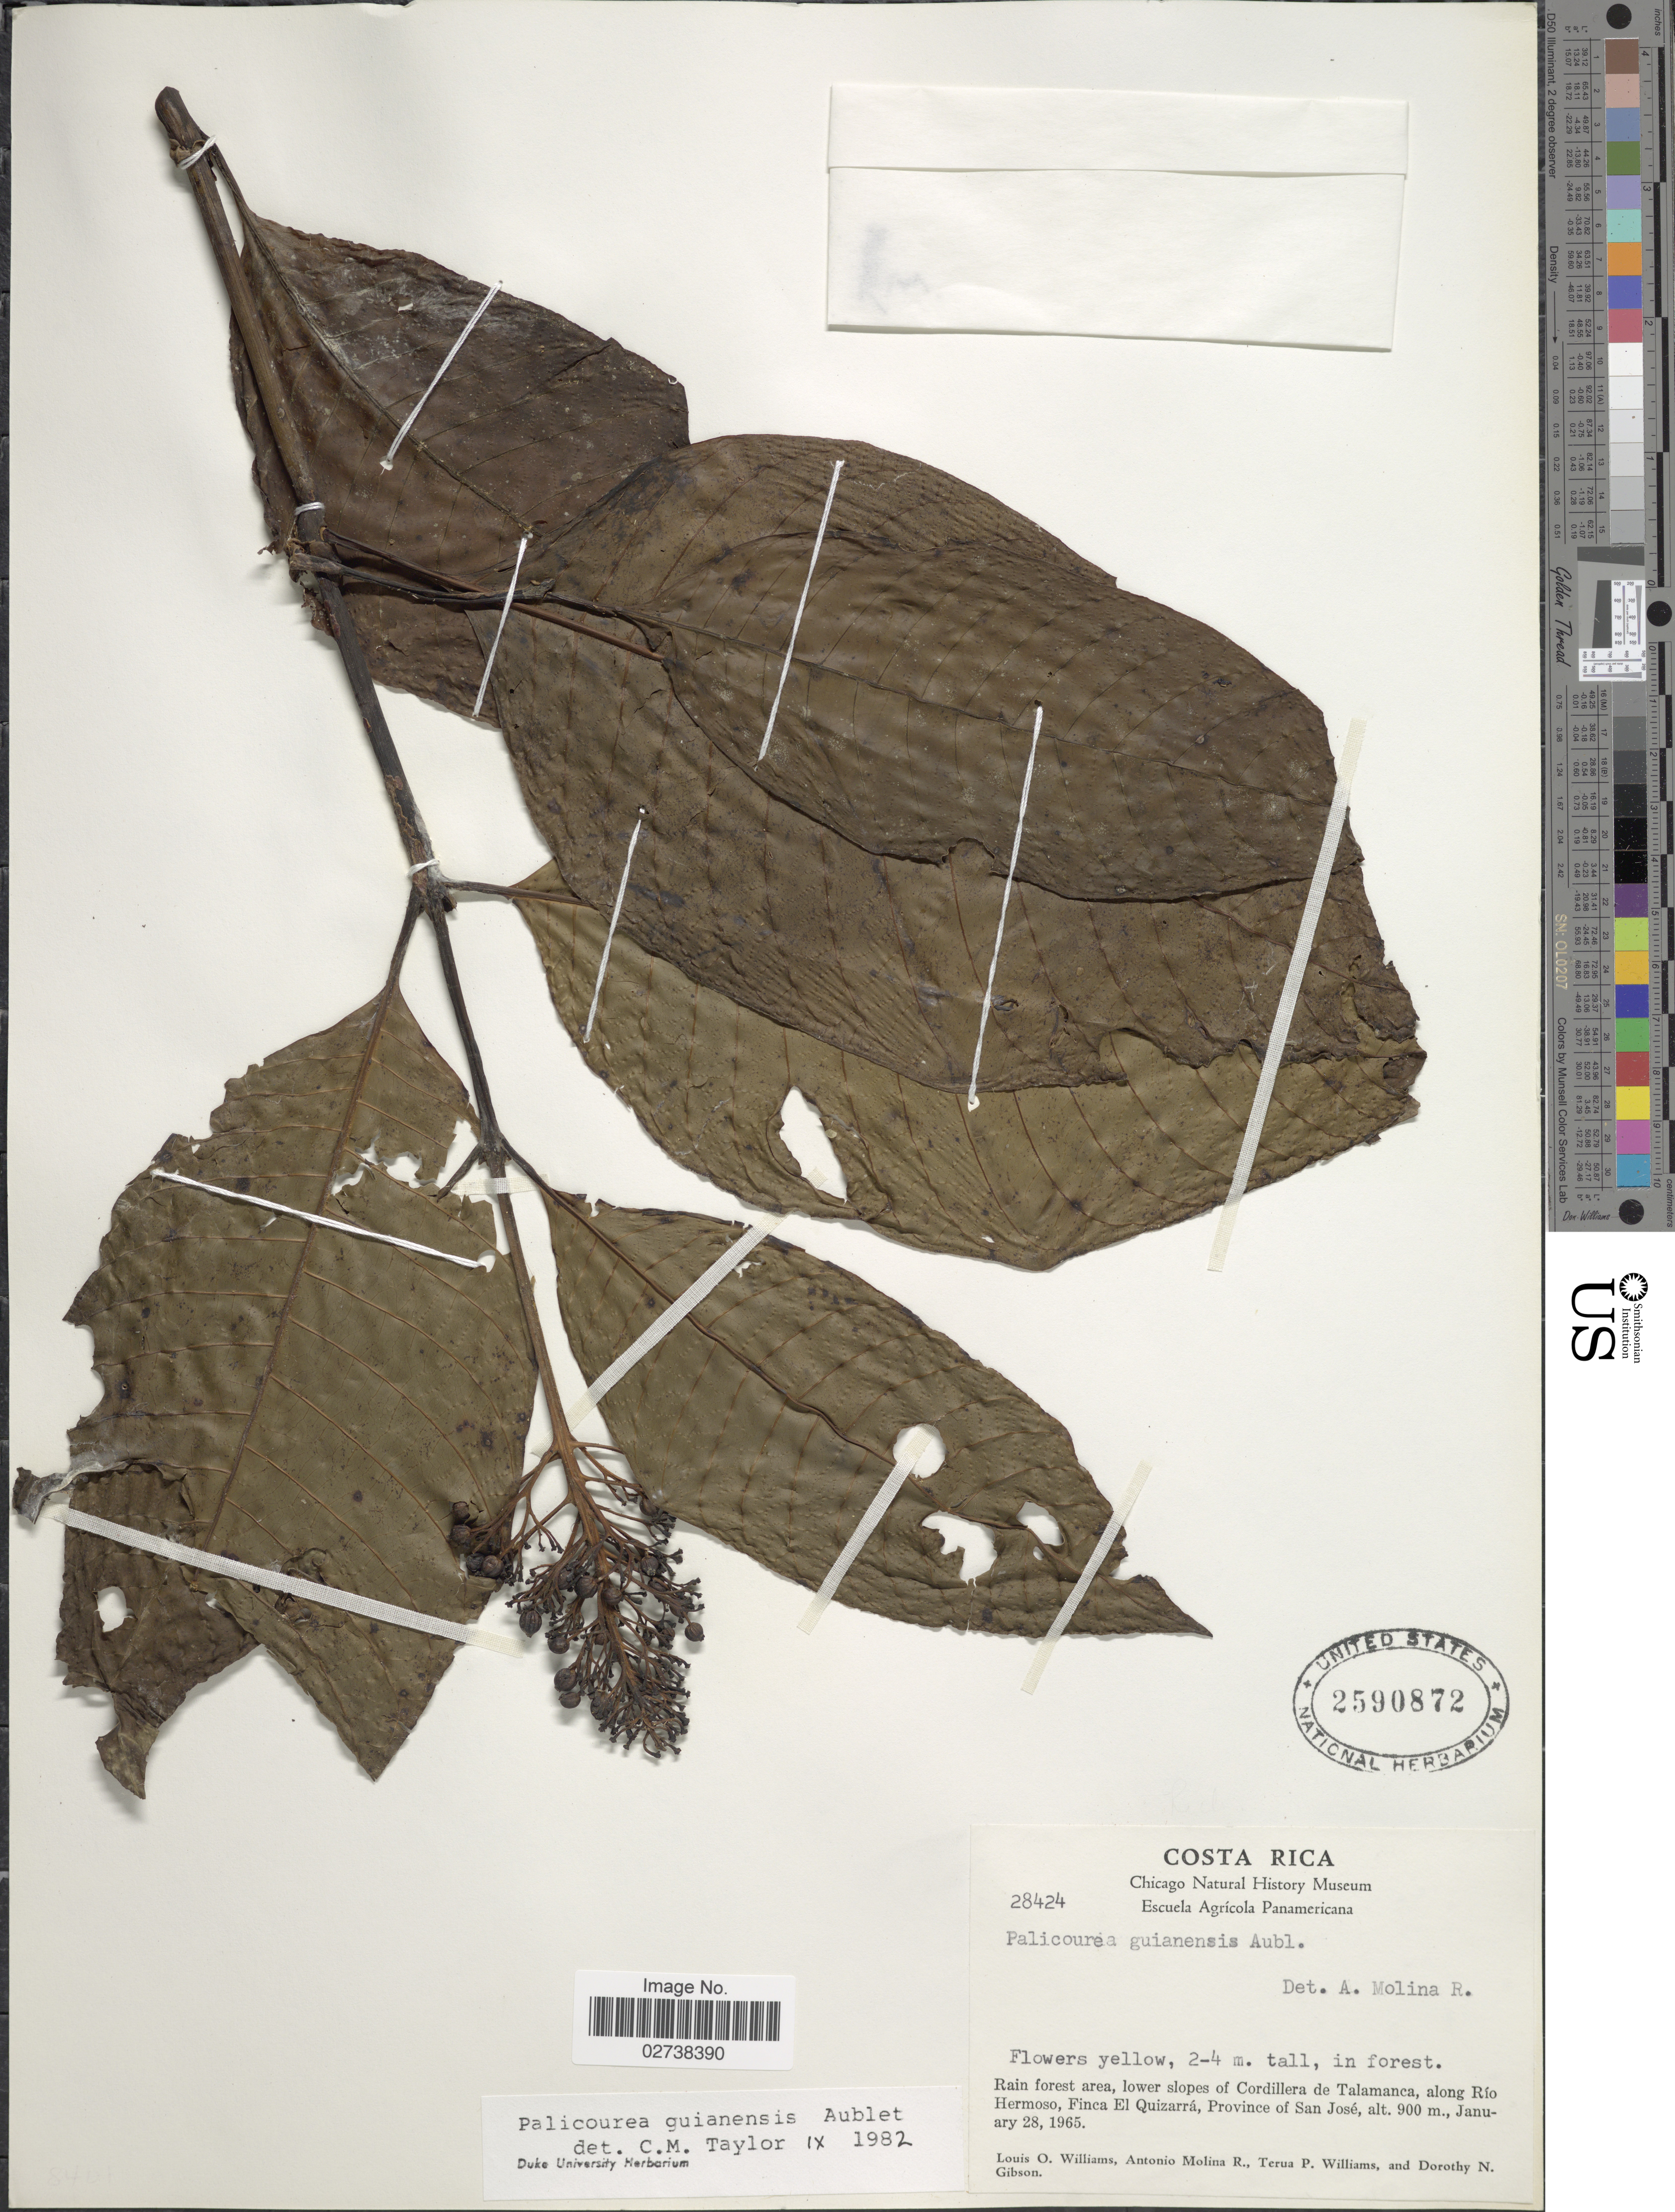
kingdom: Plantae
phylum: Tracheophyta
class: Magnoliopsida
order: Gentianales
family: Rubiaceae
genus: Palicourea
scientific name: Palicourea guianensis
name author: Aubl.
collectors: L. O. Williams, A. Molina R., T. Williams & D. N. Gibson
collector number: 28424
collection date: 1965-01-28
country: Costa Rica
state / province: San José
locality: Rain forest area, lower slopes of Cordillera de Talamanca, along Rio Hermoso, Finca El Quizarra, Province of San Jose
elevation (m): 900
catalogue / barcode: US 2590872